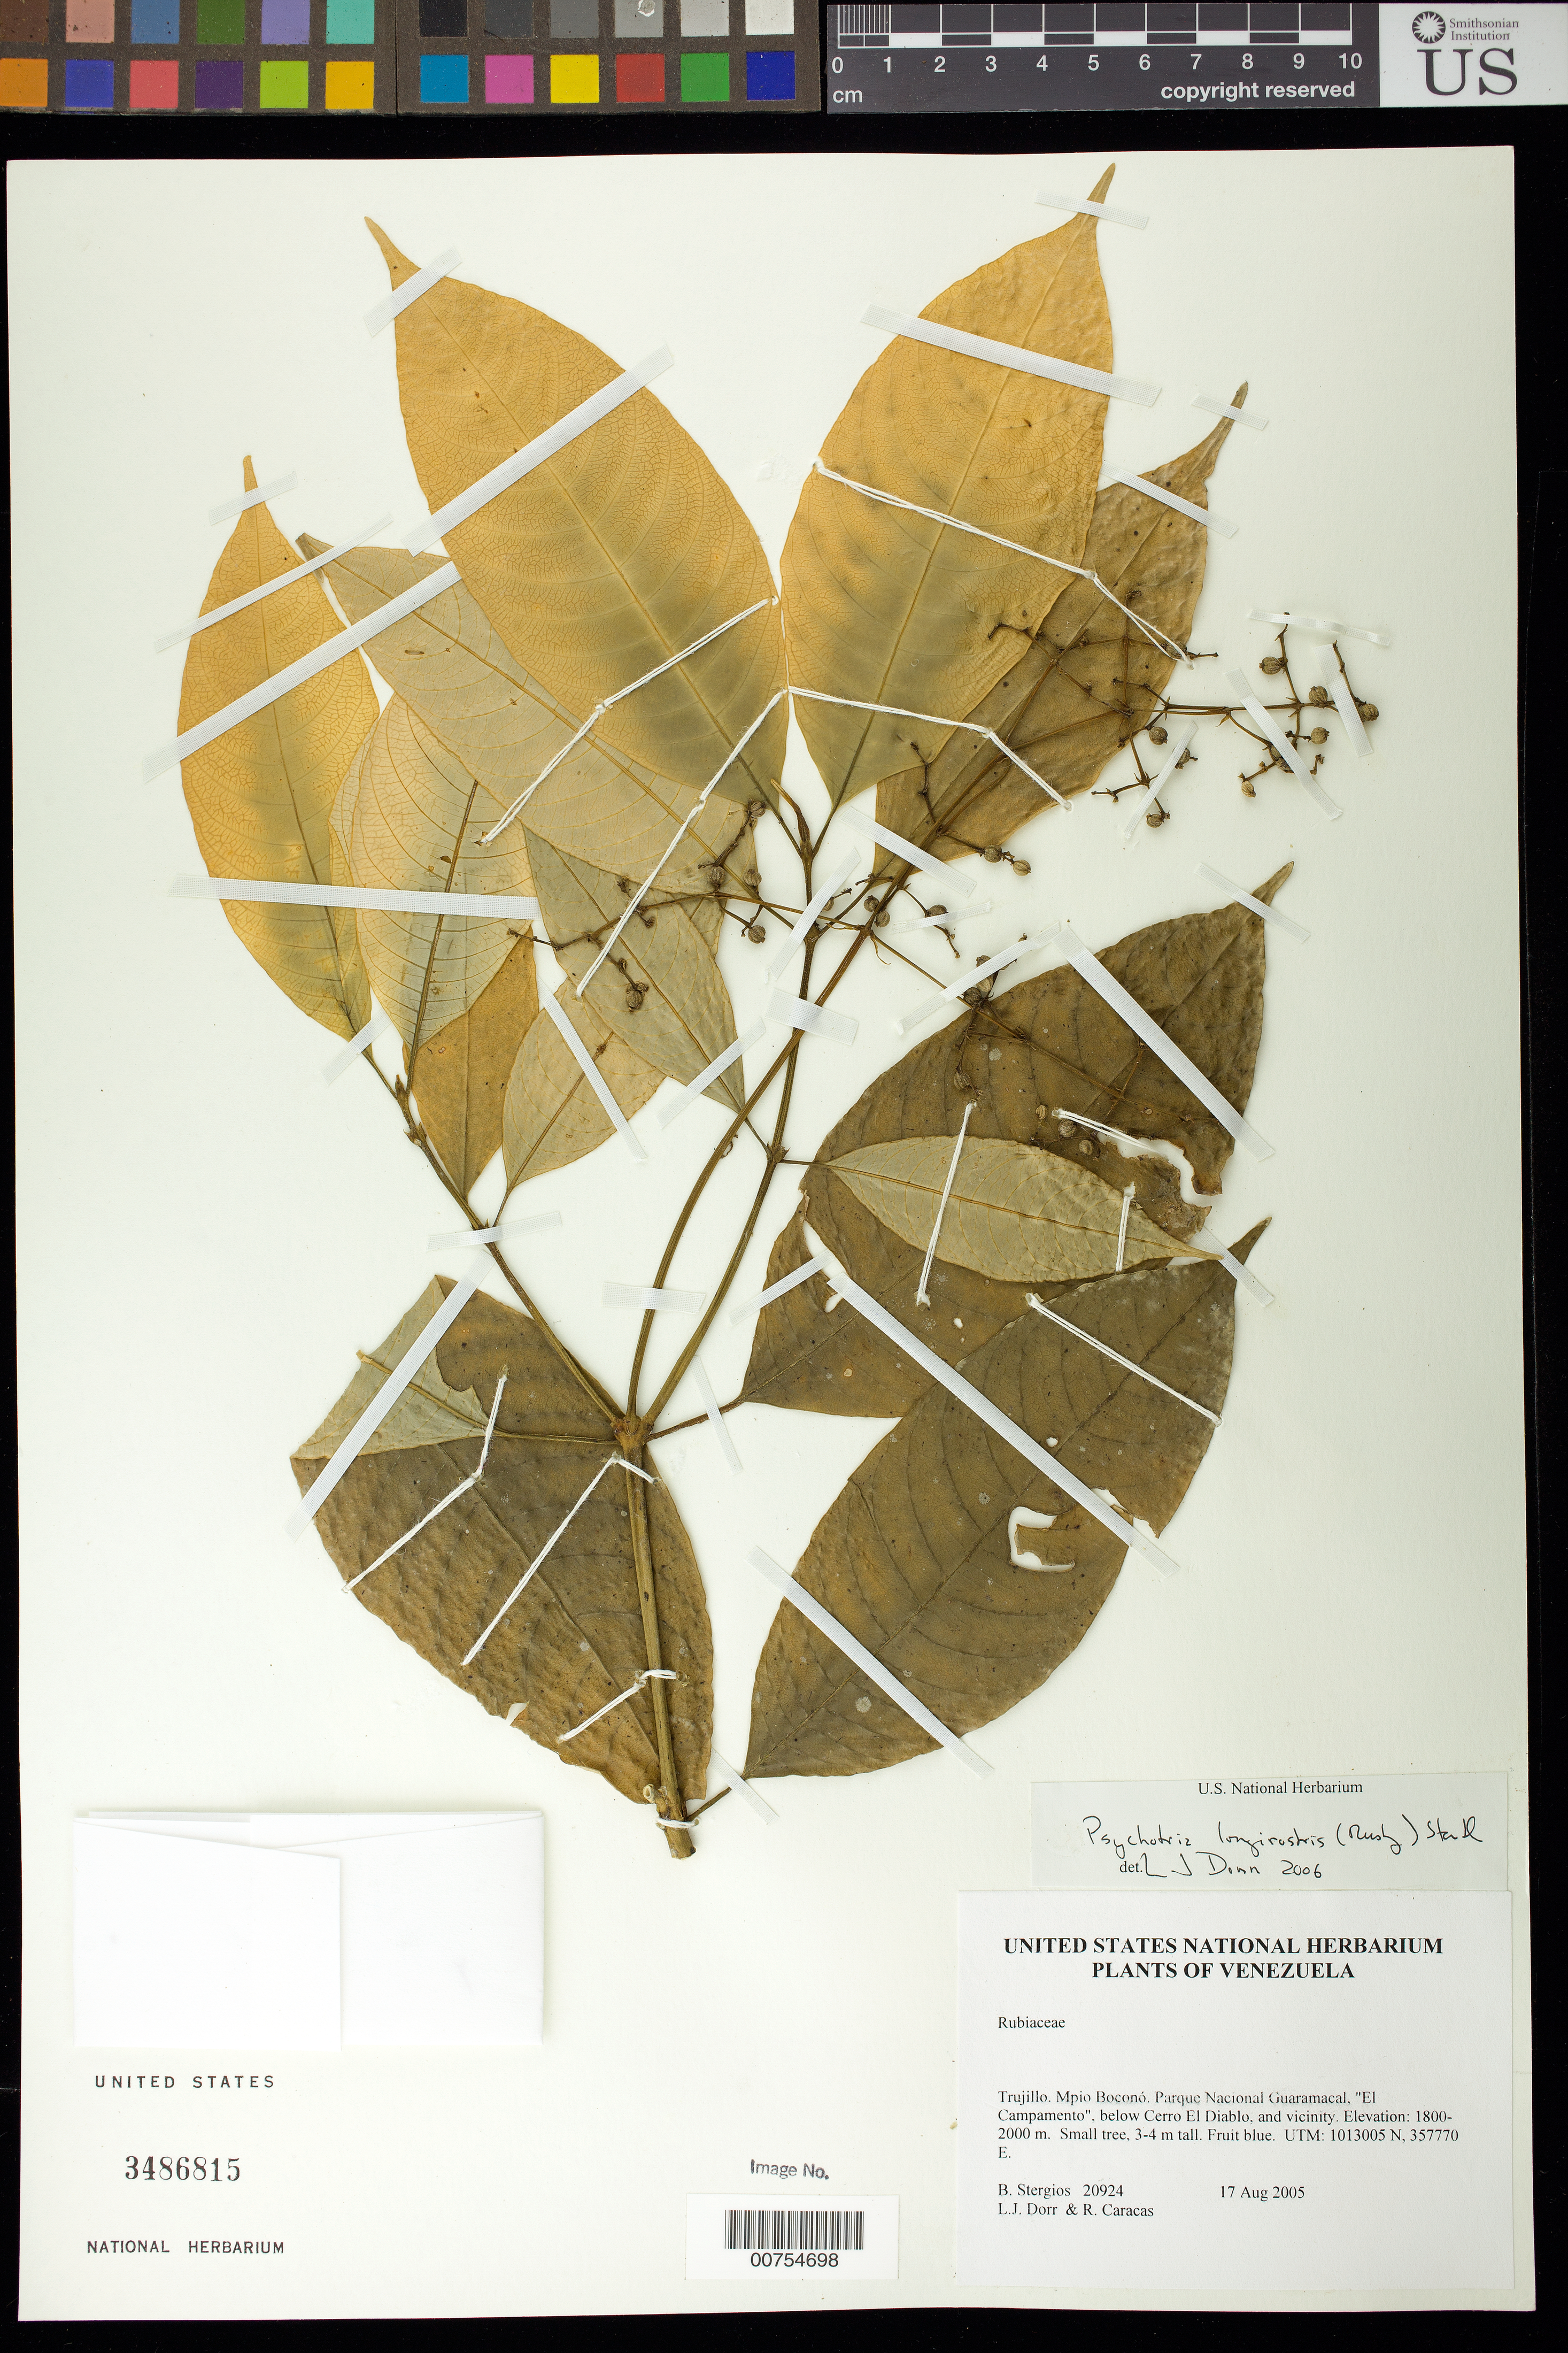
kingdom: Plantae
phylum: Tracheophyta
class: Magnoliopsida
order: Gentianales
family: Rubiaceae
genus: Psychotria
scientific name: Psychotria longirostris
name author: (Rusby) Standl.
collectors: B. G. Stergios, L. J. Dorr & R. Caracas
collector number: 20924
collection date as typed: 17 Aug 2005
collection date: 2005-08-17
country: Venezuela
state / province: Trujillo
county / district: Boconó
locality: Parque Nacional Guaramacal, "El Campamento", below Cerro El Diablo, and vicinity.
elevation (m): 1800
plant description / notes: PORT, US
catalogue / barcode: US 3486815